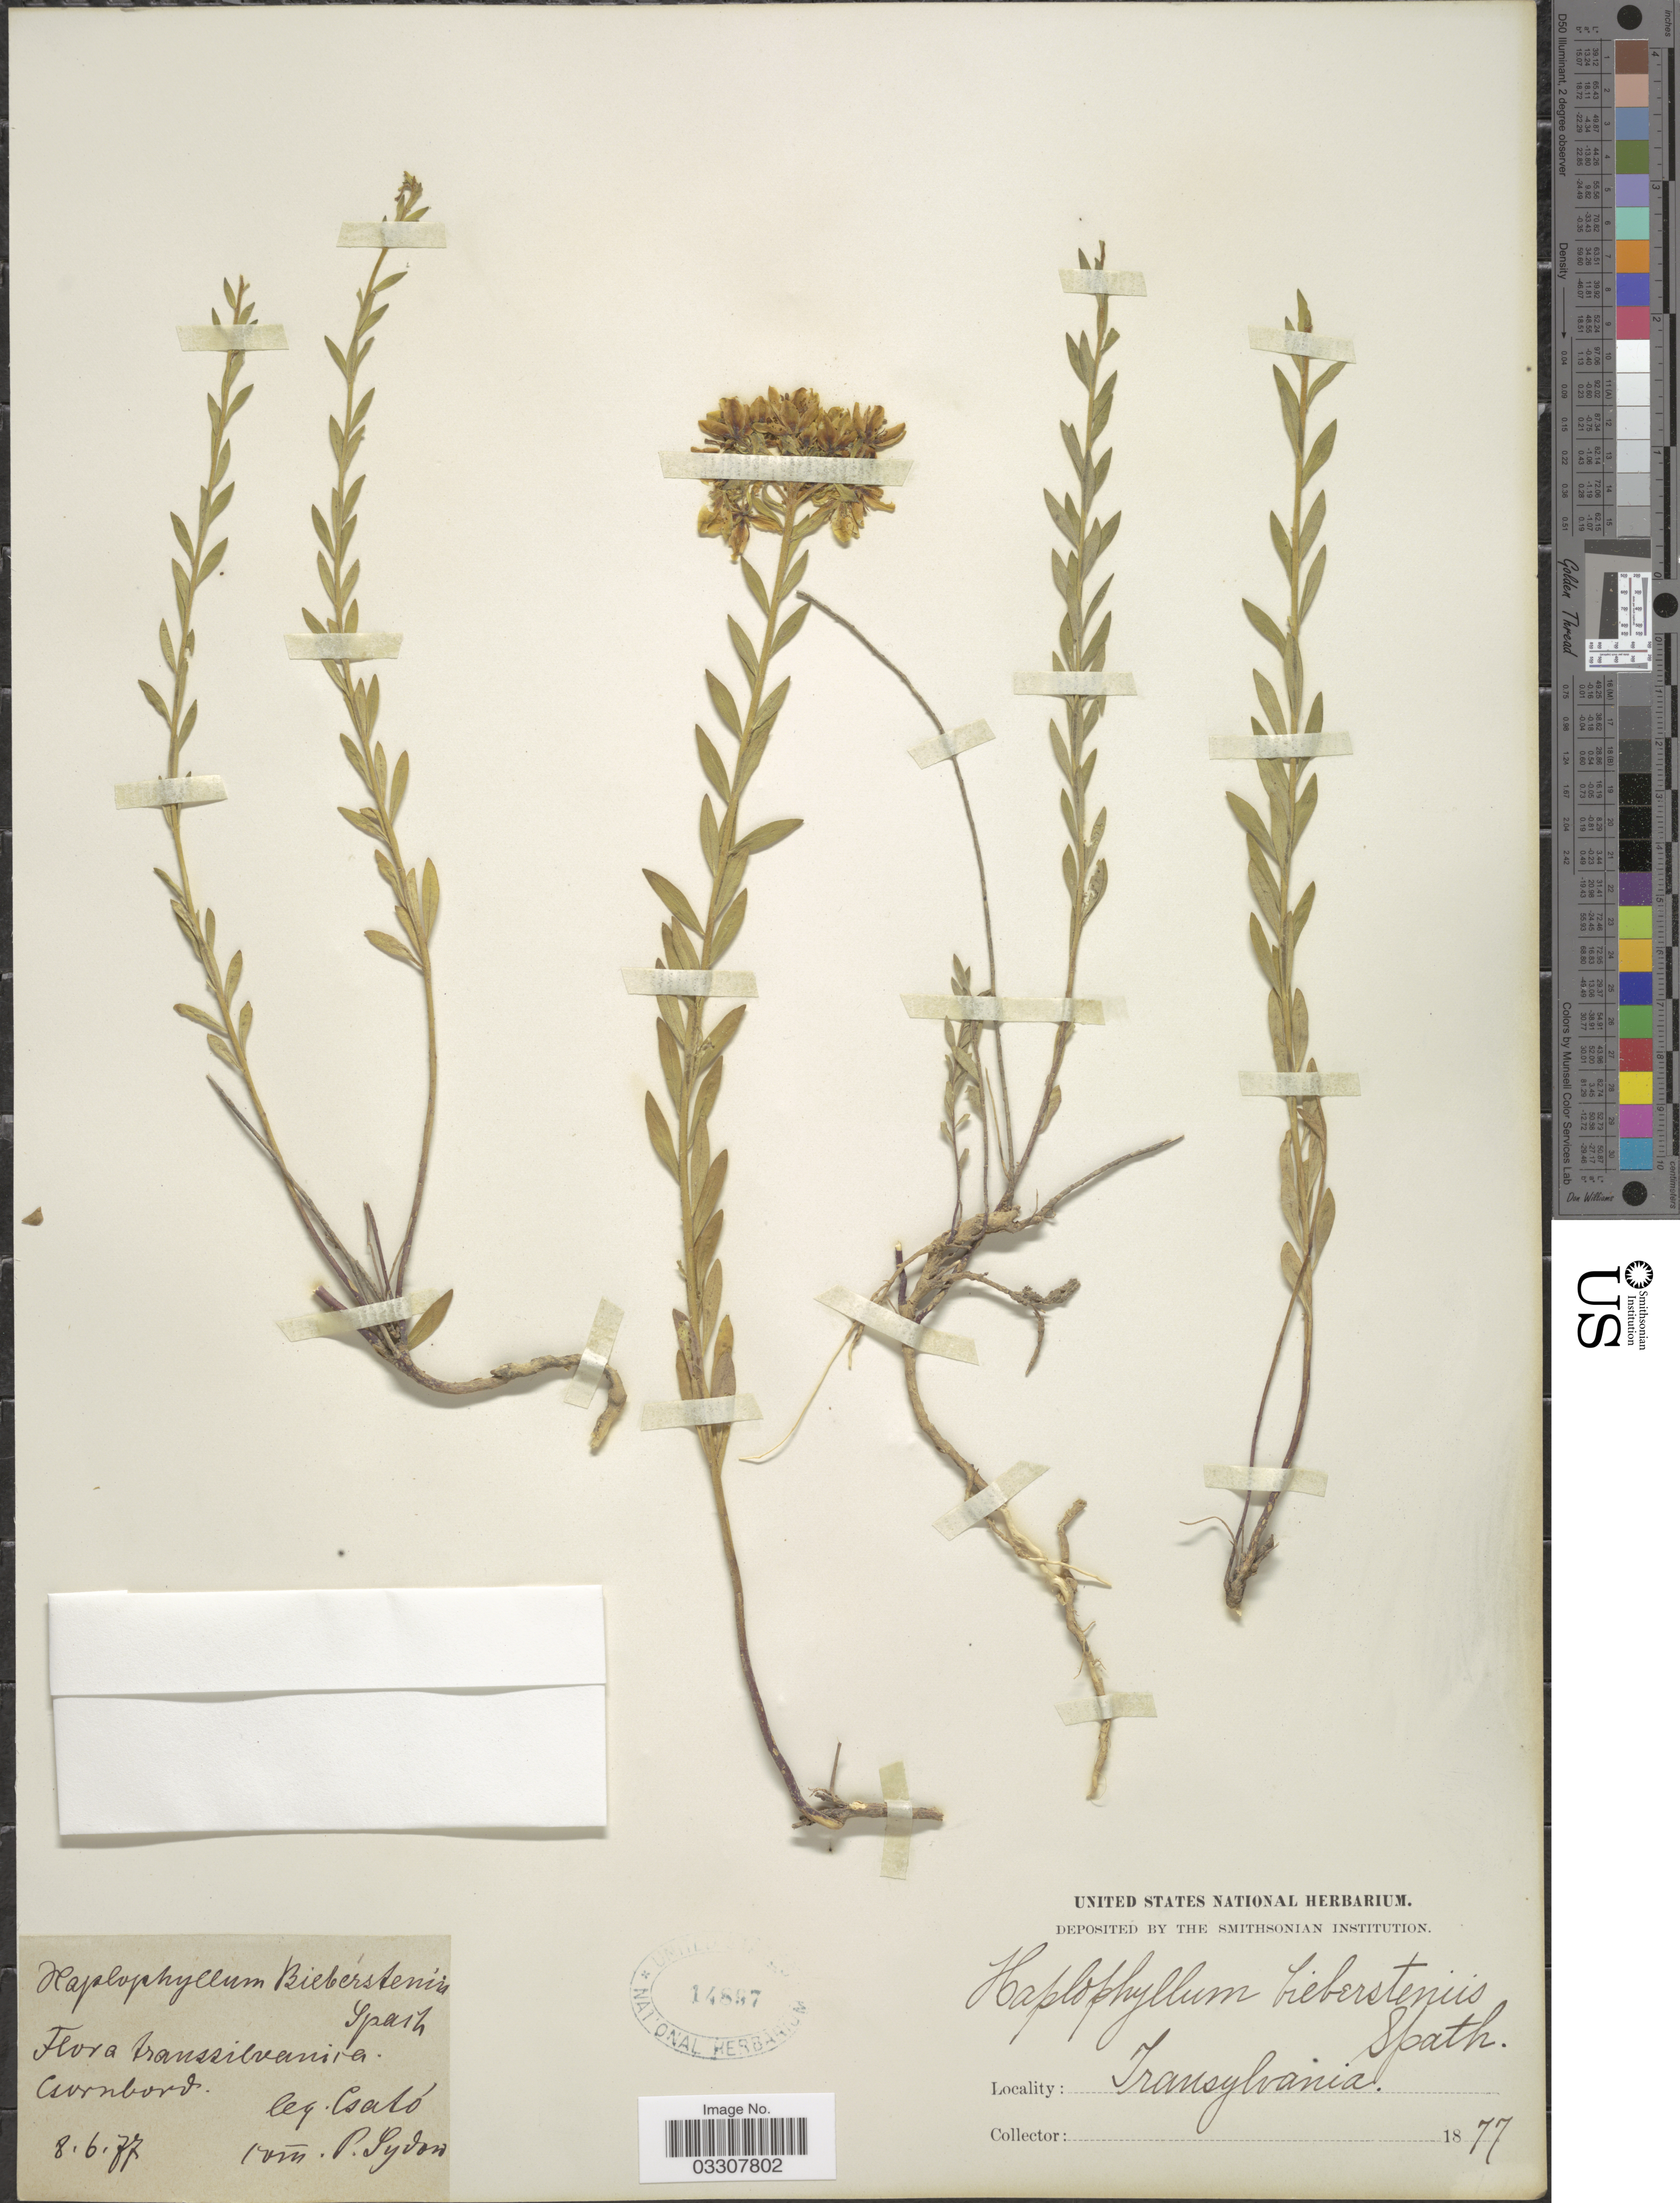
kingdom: Plantae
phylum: Tracheophyta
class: Magnoliopsida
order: Sapindales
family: Rutaceae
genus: Haplophyllum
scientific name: Haplophyllum suaveolens var. suaveolens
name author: (DC.) G. Don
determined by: Strong, Mark T., (BOT), Smithsonian Institution - National Museum of Natural History (UNITED STATES)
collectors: Csató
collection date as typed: Transcribed d/m/y: 8/6/77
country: Romania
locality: Transsilvania. Csombord.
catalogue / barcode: US 14897